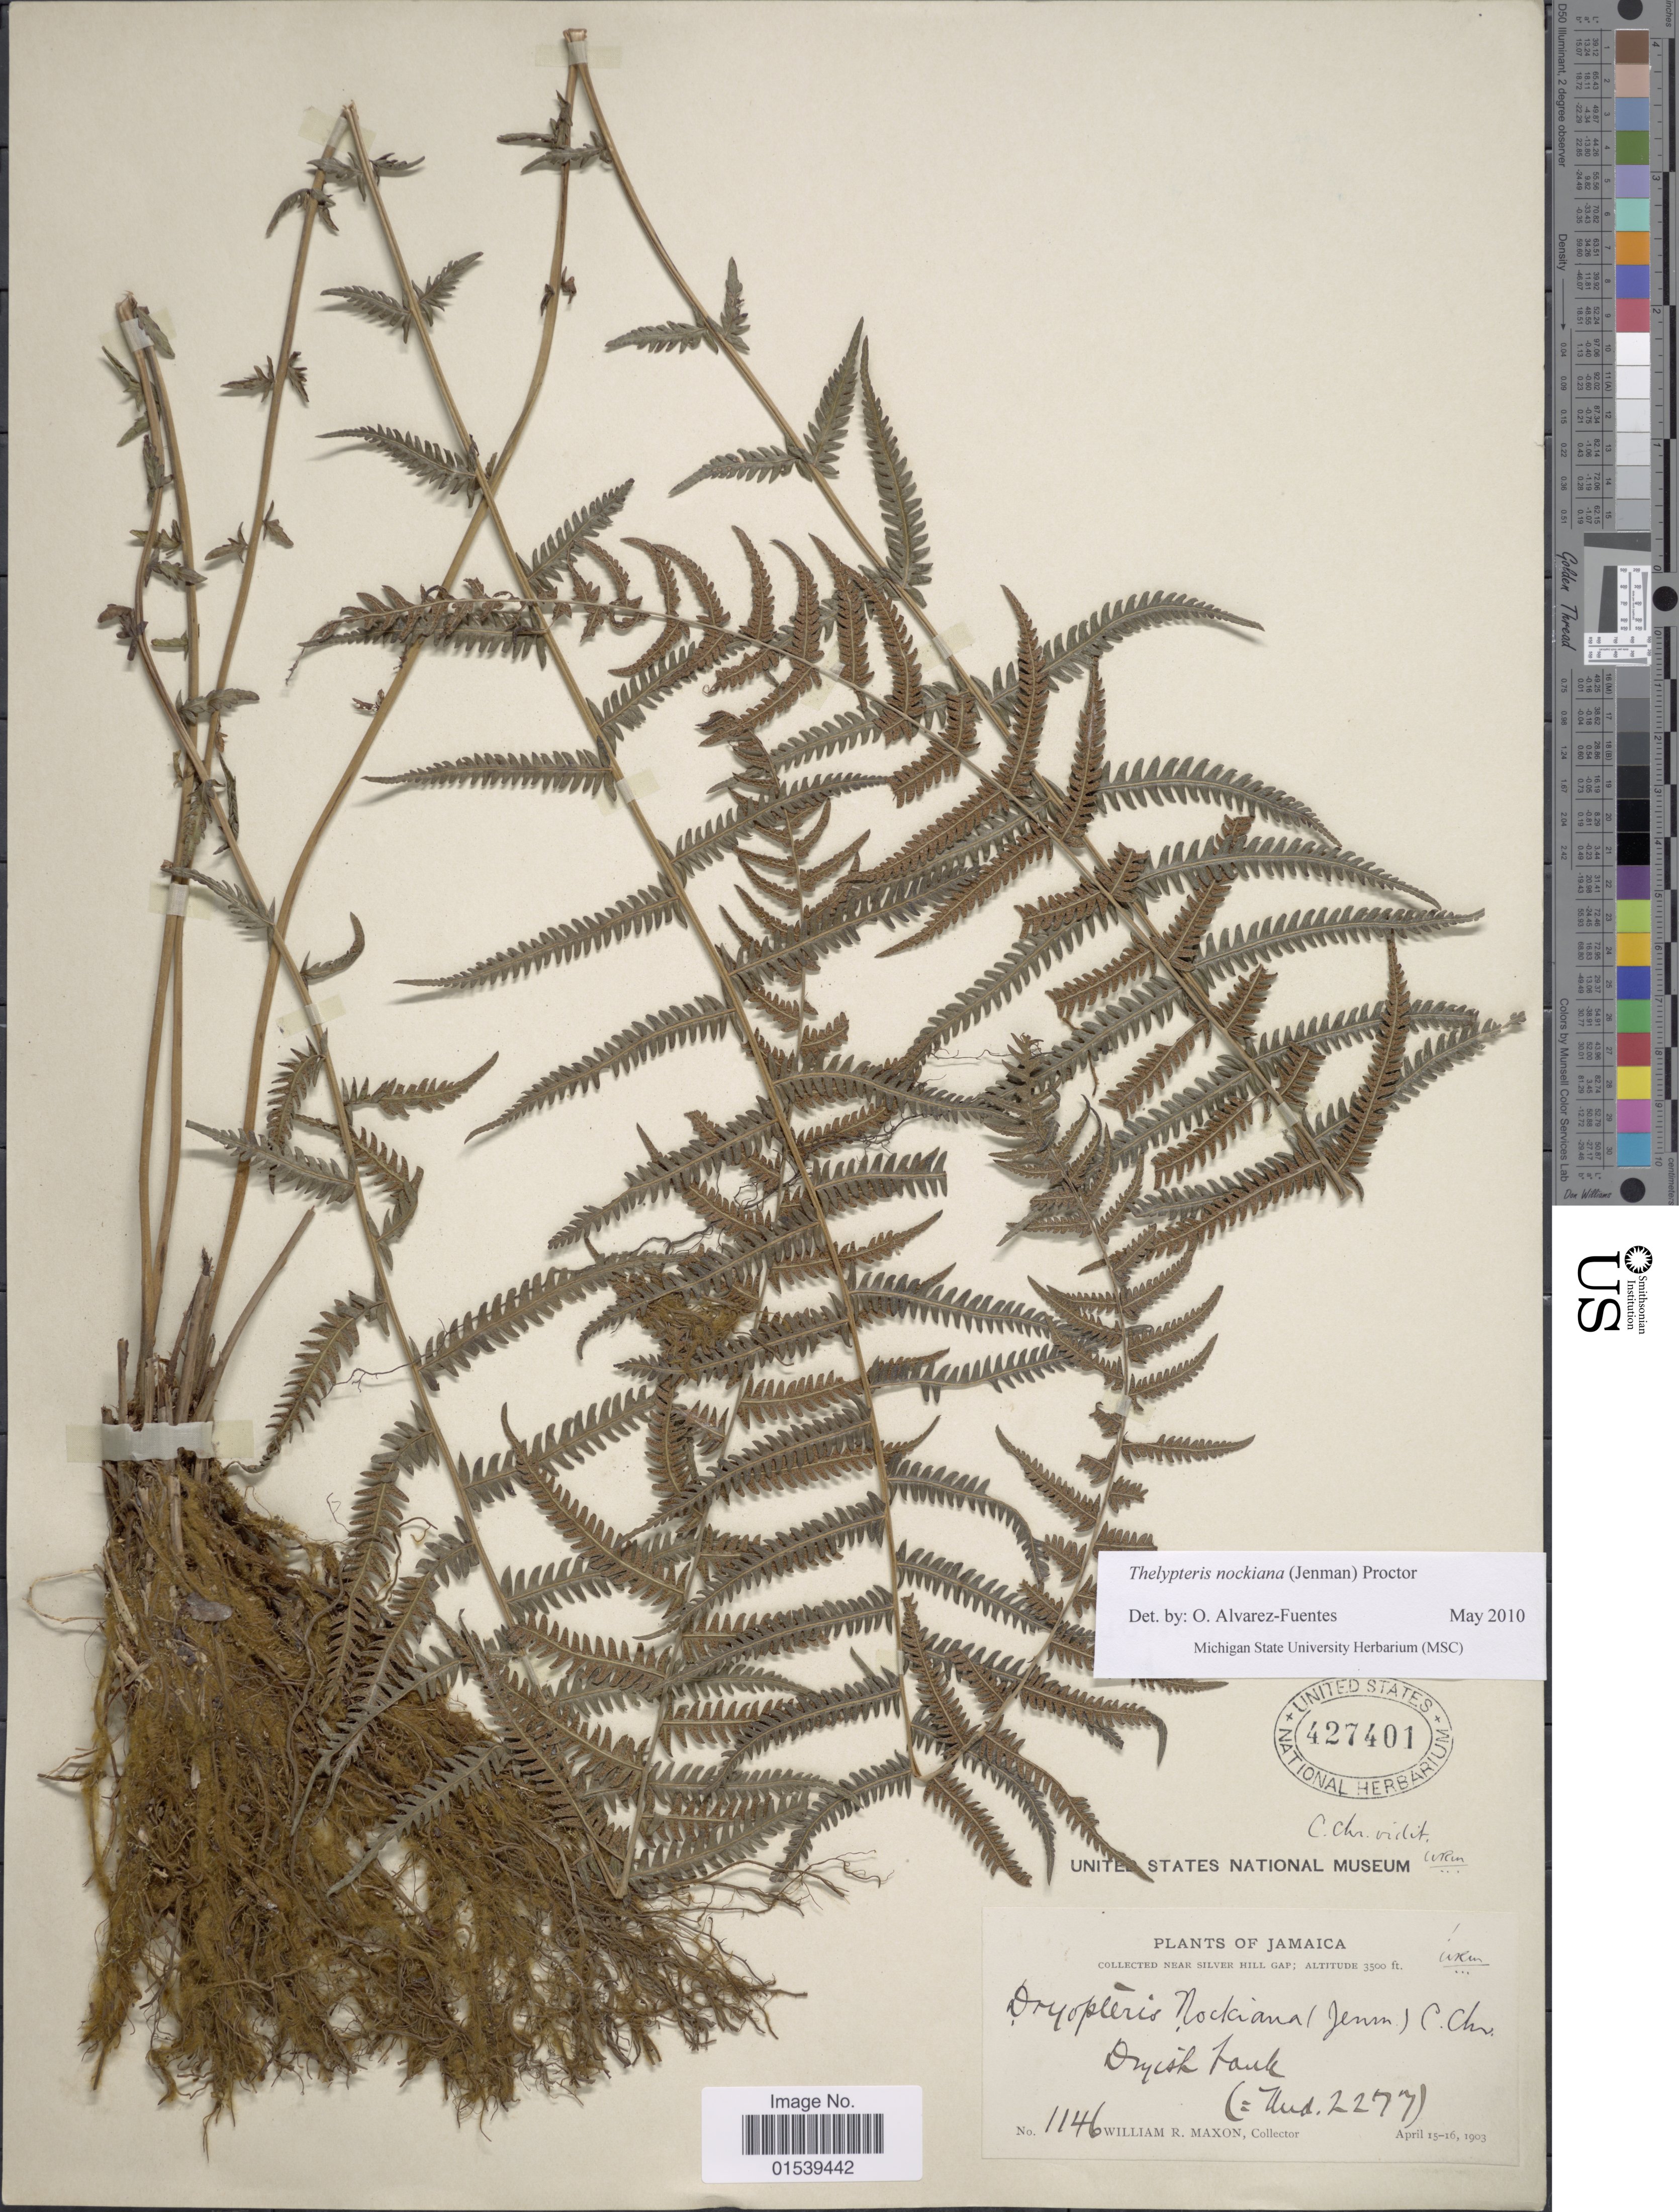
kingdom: Plantae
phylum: Tracheophyta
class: Polypodiopsida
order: Polypodiales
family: Thelypteridaceae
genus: Amauropelta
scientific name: Amauropelta nockiana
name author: (Jenman) Pic. Serm.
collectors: W. R. Maxon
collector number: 1146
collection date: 1903-04-15/1903-04-16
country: Jamaica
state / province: Portland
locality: Near Silver Hill Gap. Dryish bank.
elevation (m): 1067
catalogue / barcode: US 427401